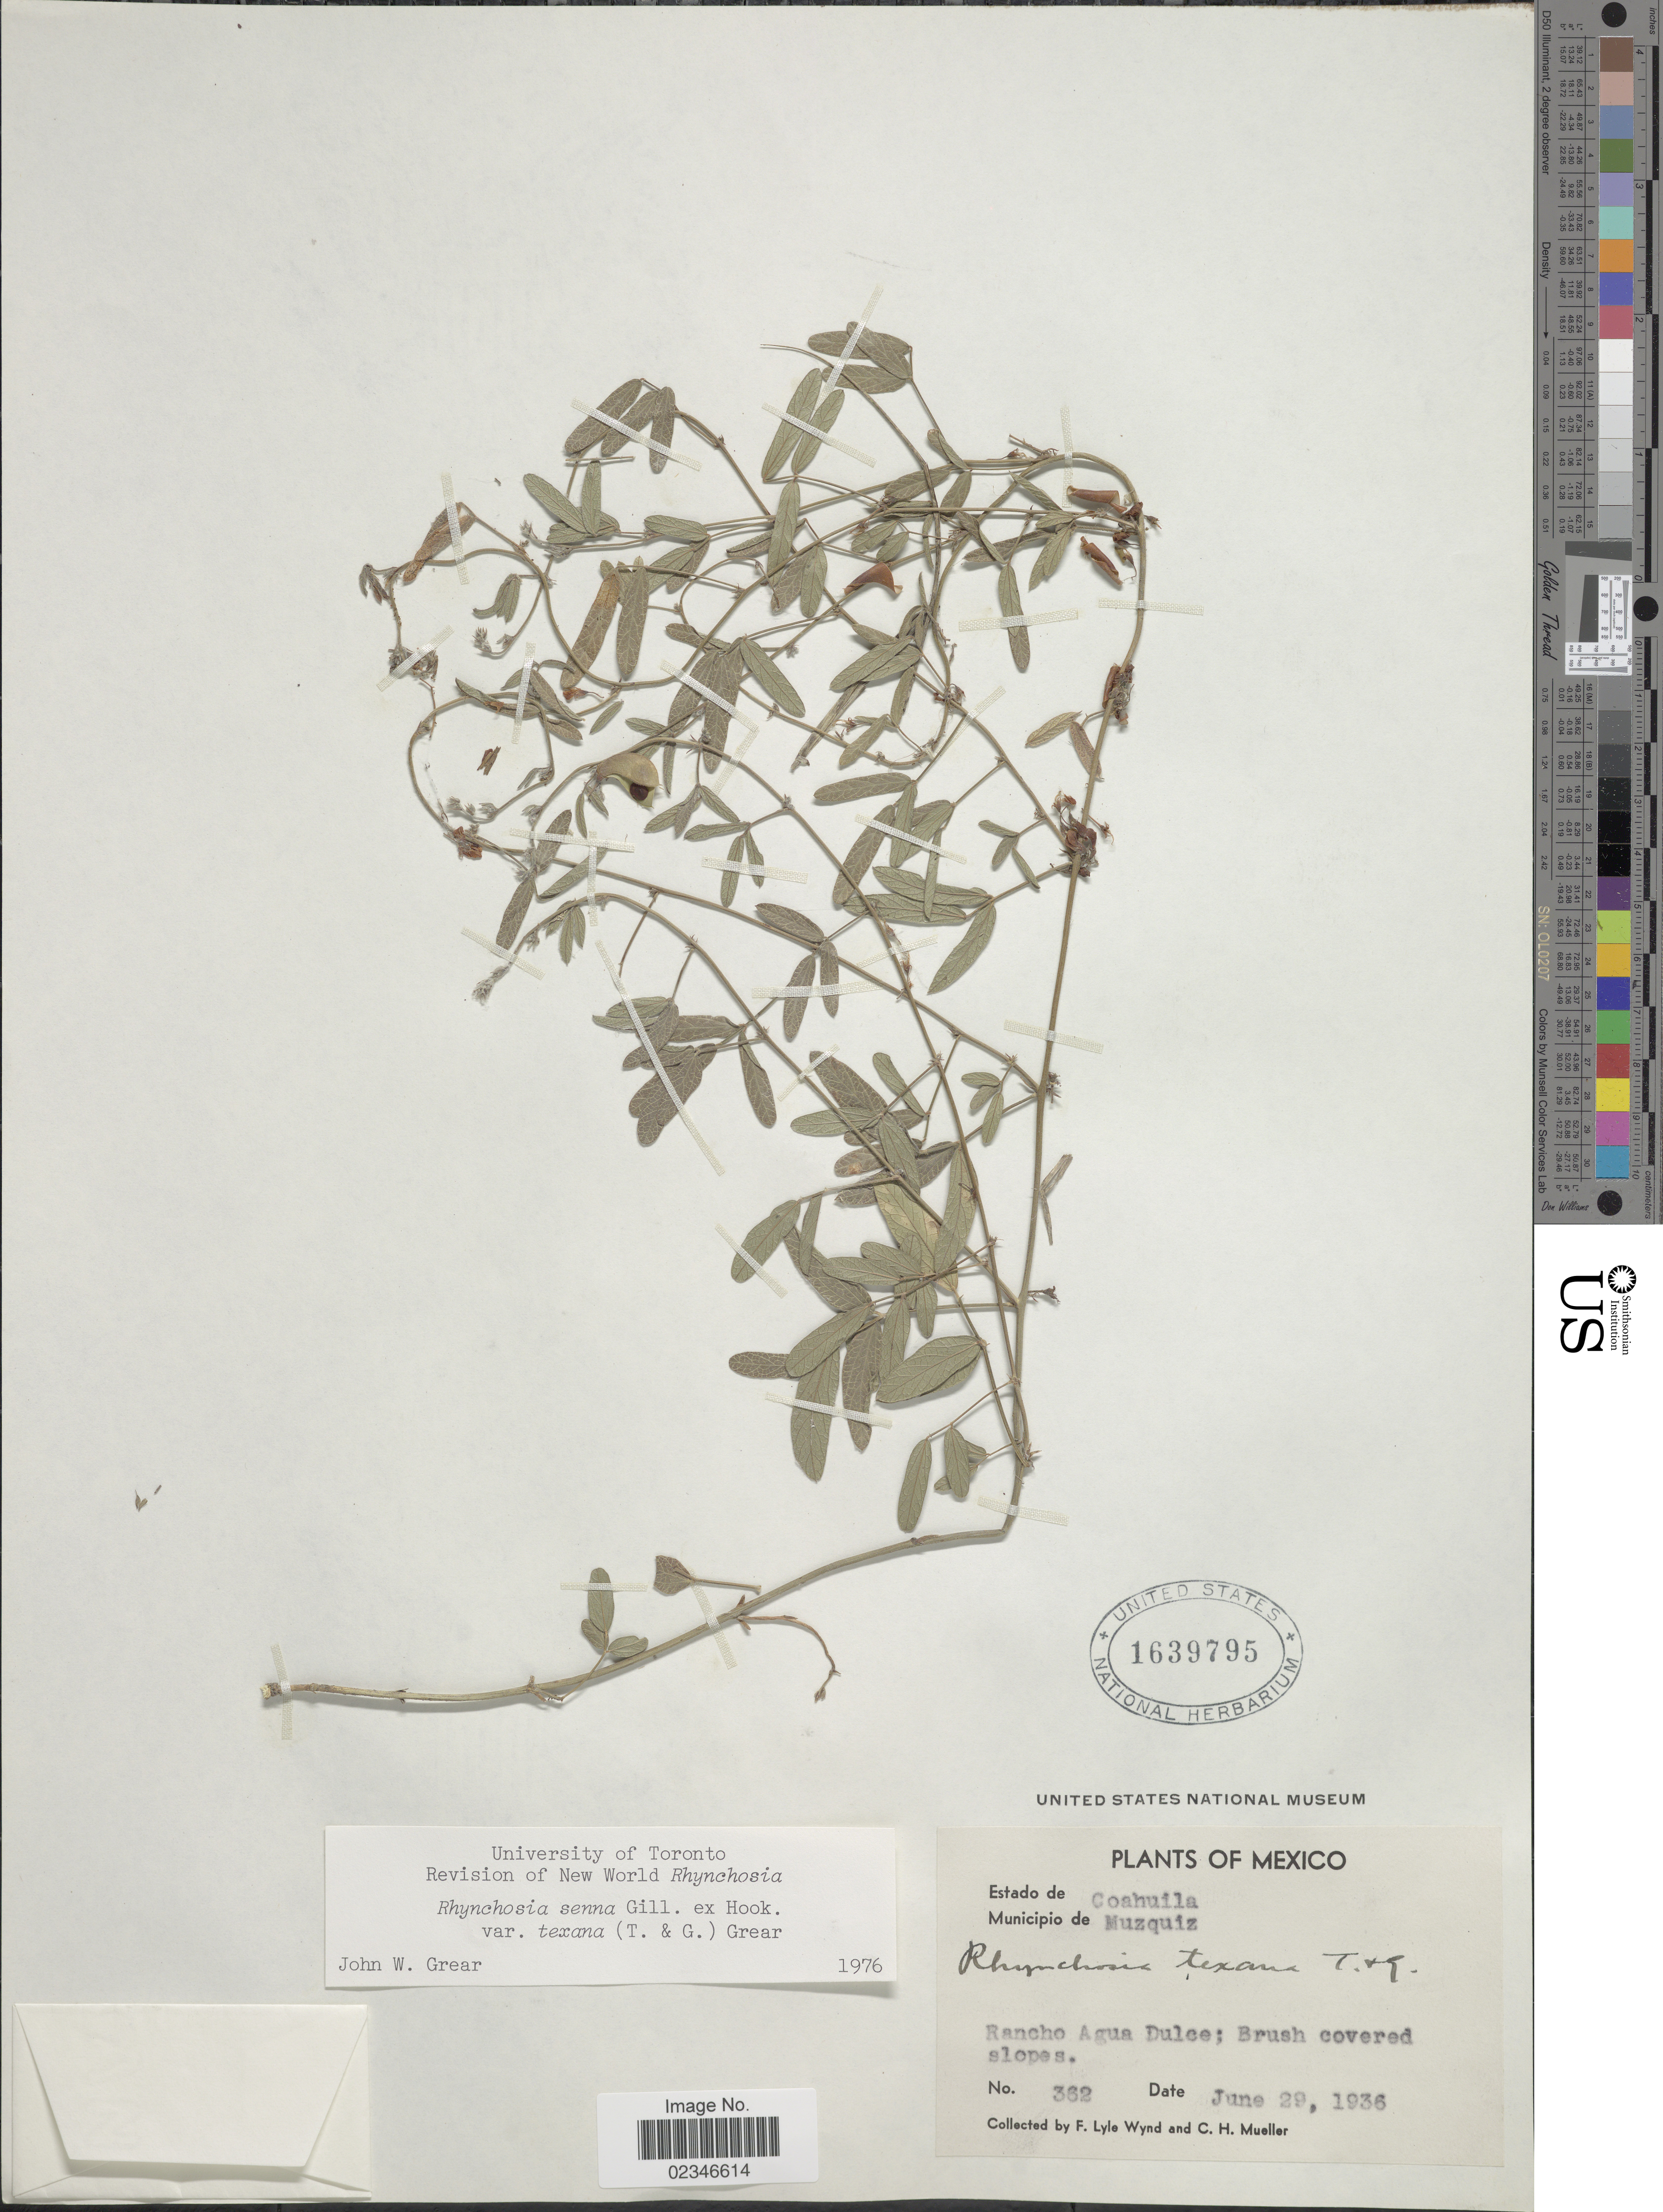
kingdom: Plantae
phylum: Tracheophyta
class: Magnoliopsida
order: Fabales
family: Fabaceae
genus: Rhynchosia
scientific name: Rhynchosia senna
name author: Gillies ex Hook.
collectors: F. L. Wynd & C. H. Mueller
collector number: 362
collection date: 1936-06-29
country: Mexico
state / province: Coahuila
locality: Estado do Coahuila, Municipio de Muzquiz, Rancho Agua Dulce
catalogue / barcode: US 1639795